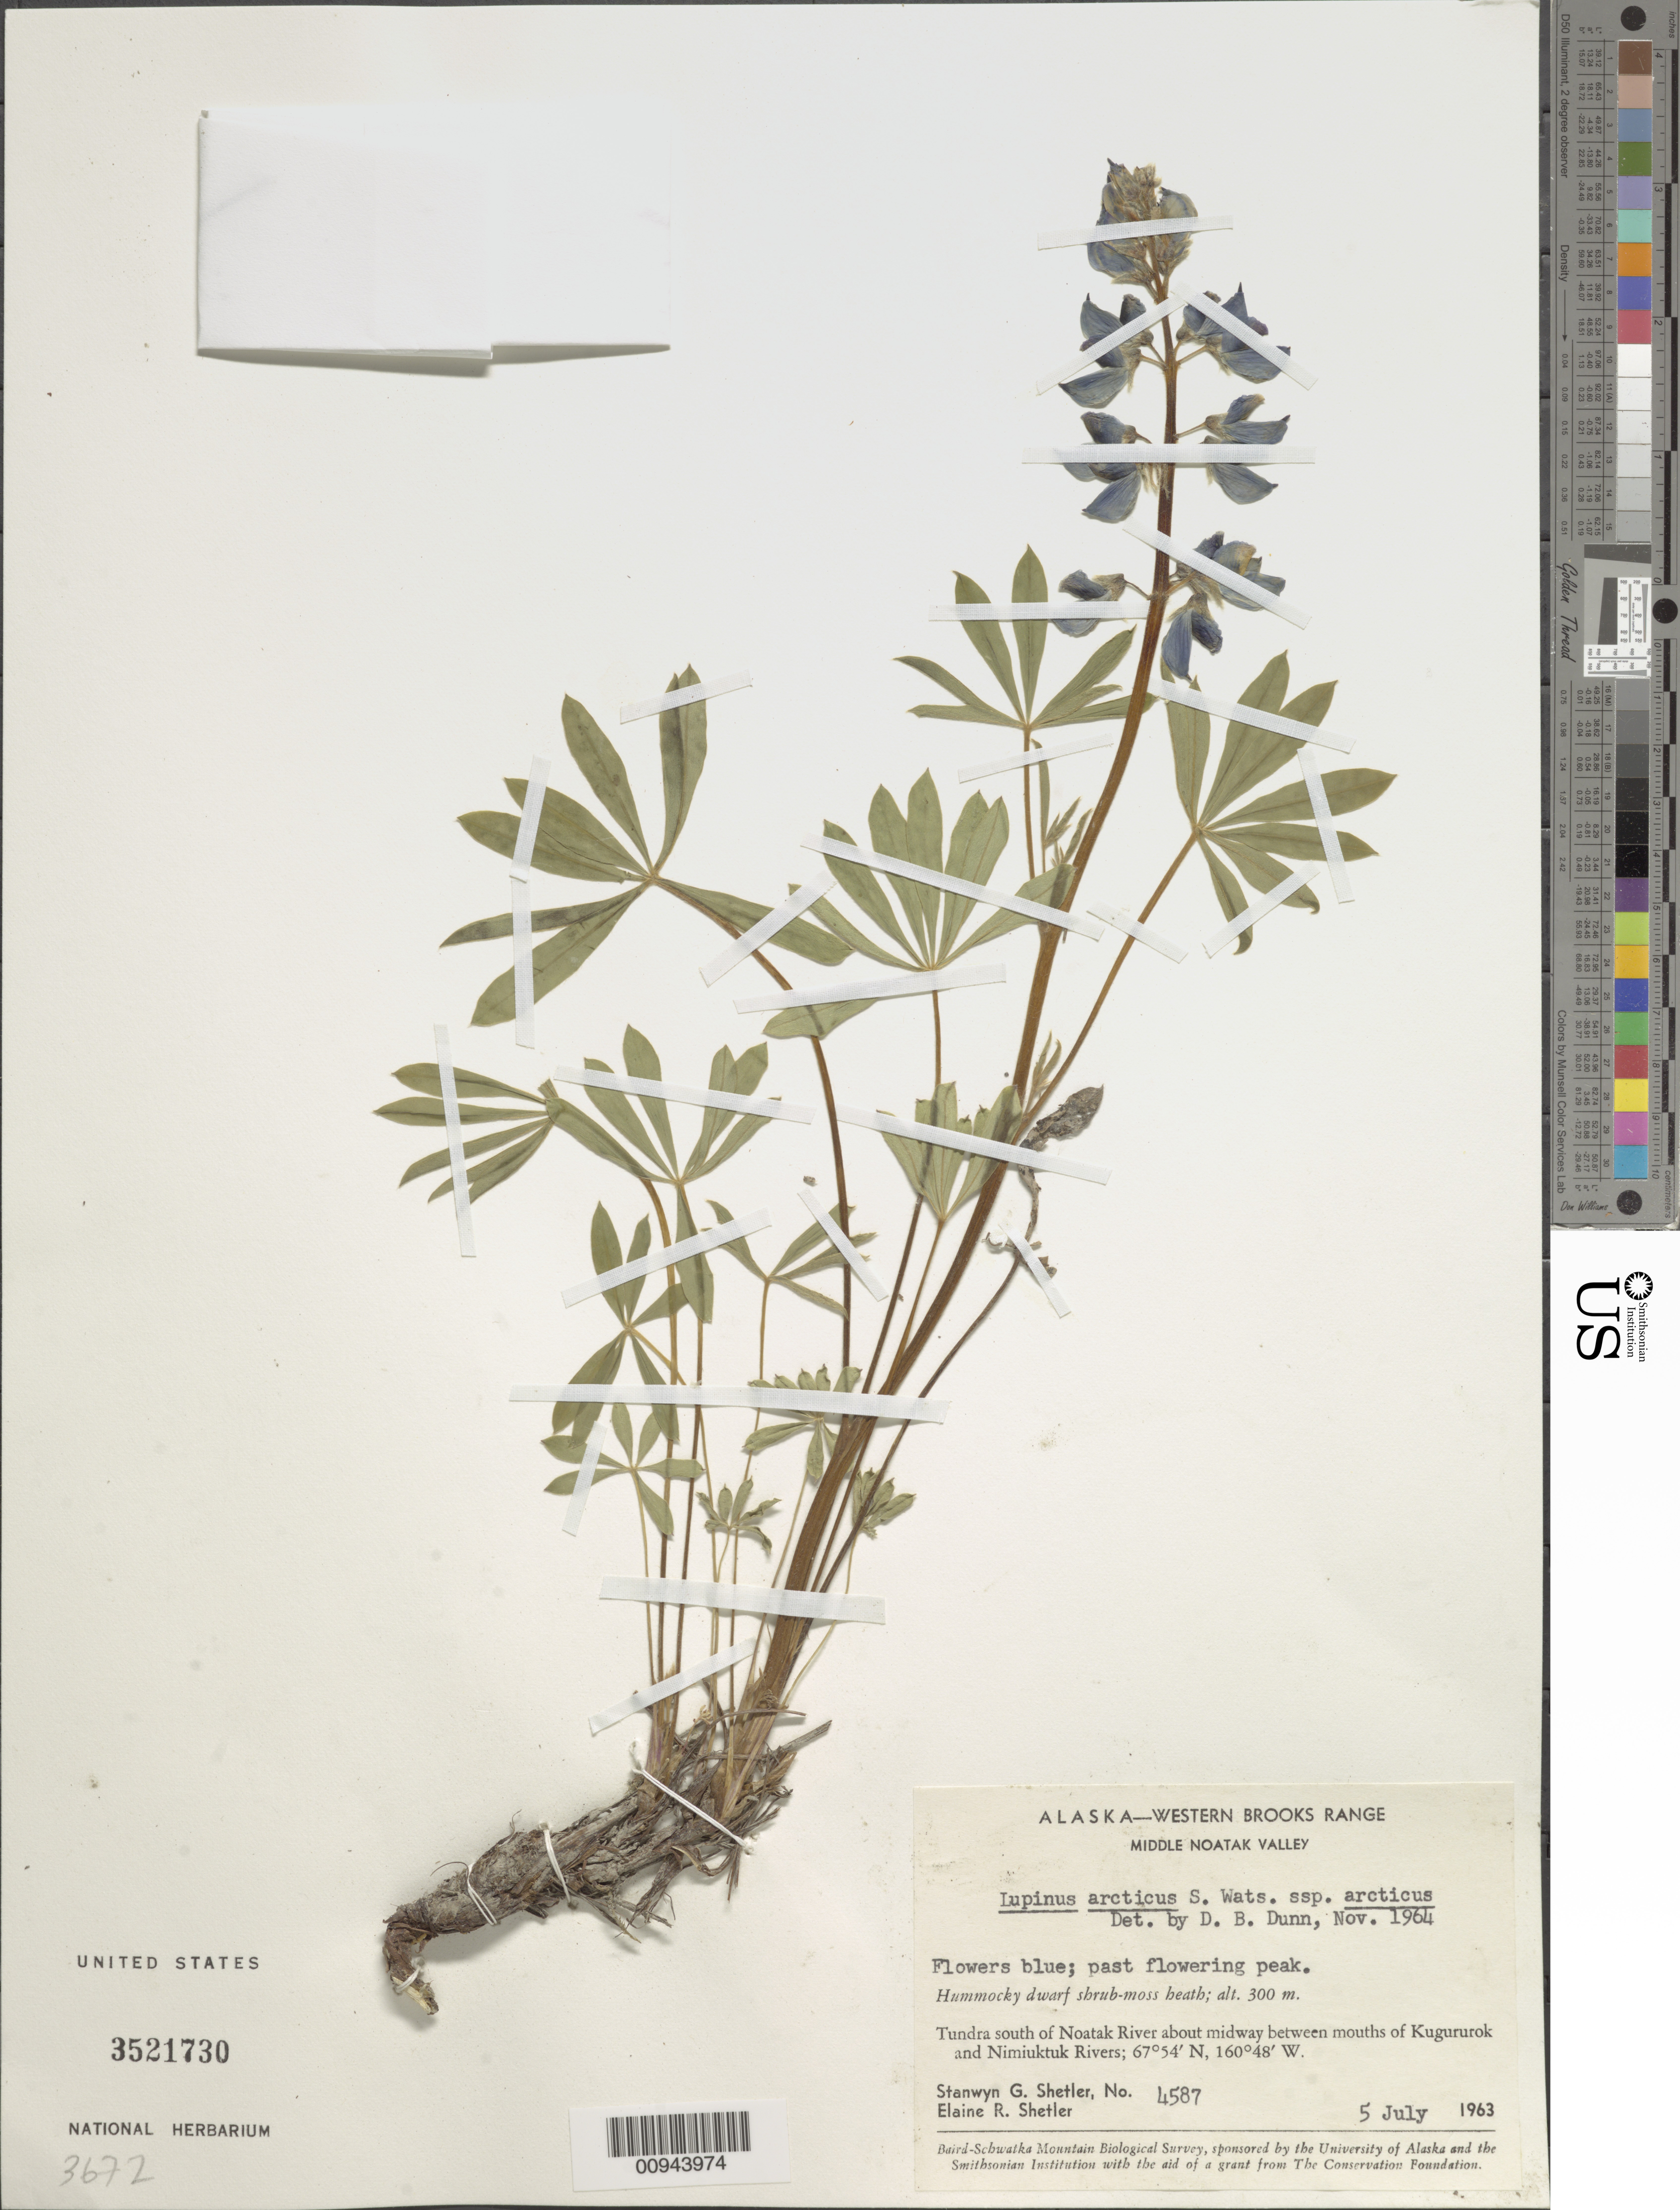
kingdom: Plantae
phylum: Tracheophyta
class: Magnoliopsida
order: Fabales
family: Fabaceae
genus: Lupinus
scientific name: Lupinus arcticus subsp. arcticus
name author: S. Watson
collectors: S. Shetler & E. R. Shetler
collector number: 4587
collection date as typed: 05 Jul 1963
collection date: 1963-07-05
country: United States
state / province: Alaska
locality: S of Noatak River about midway between mouths of Kugururok and Nimiuktuk Rivers. Western Brooks Range, Middle Noatak Valley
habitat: Tundra. Hummocky dwarf shrub-moss heath.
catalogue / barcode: US 3521730